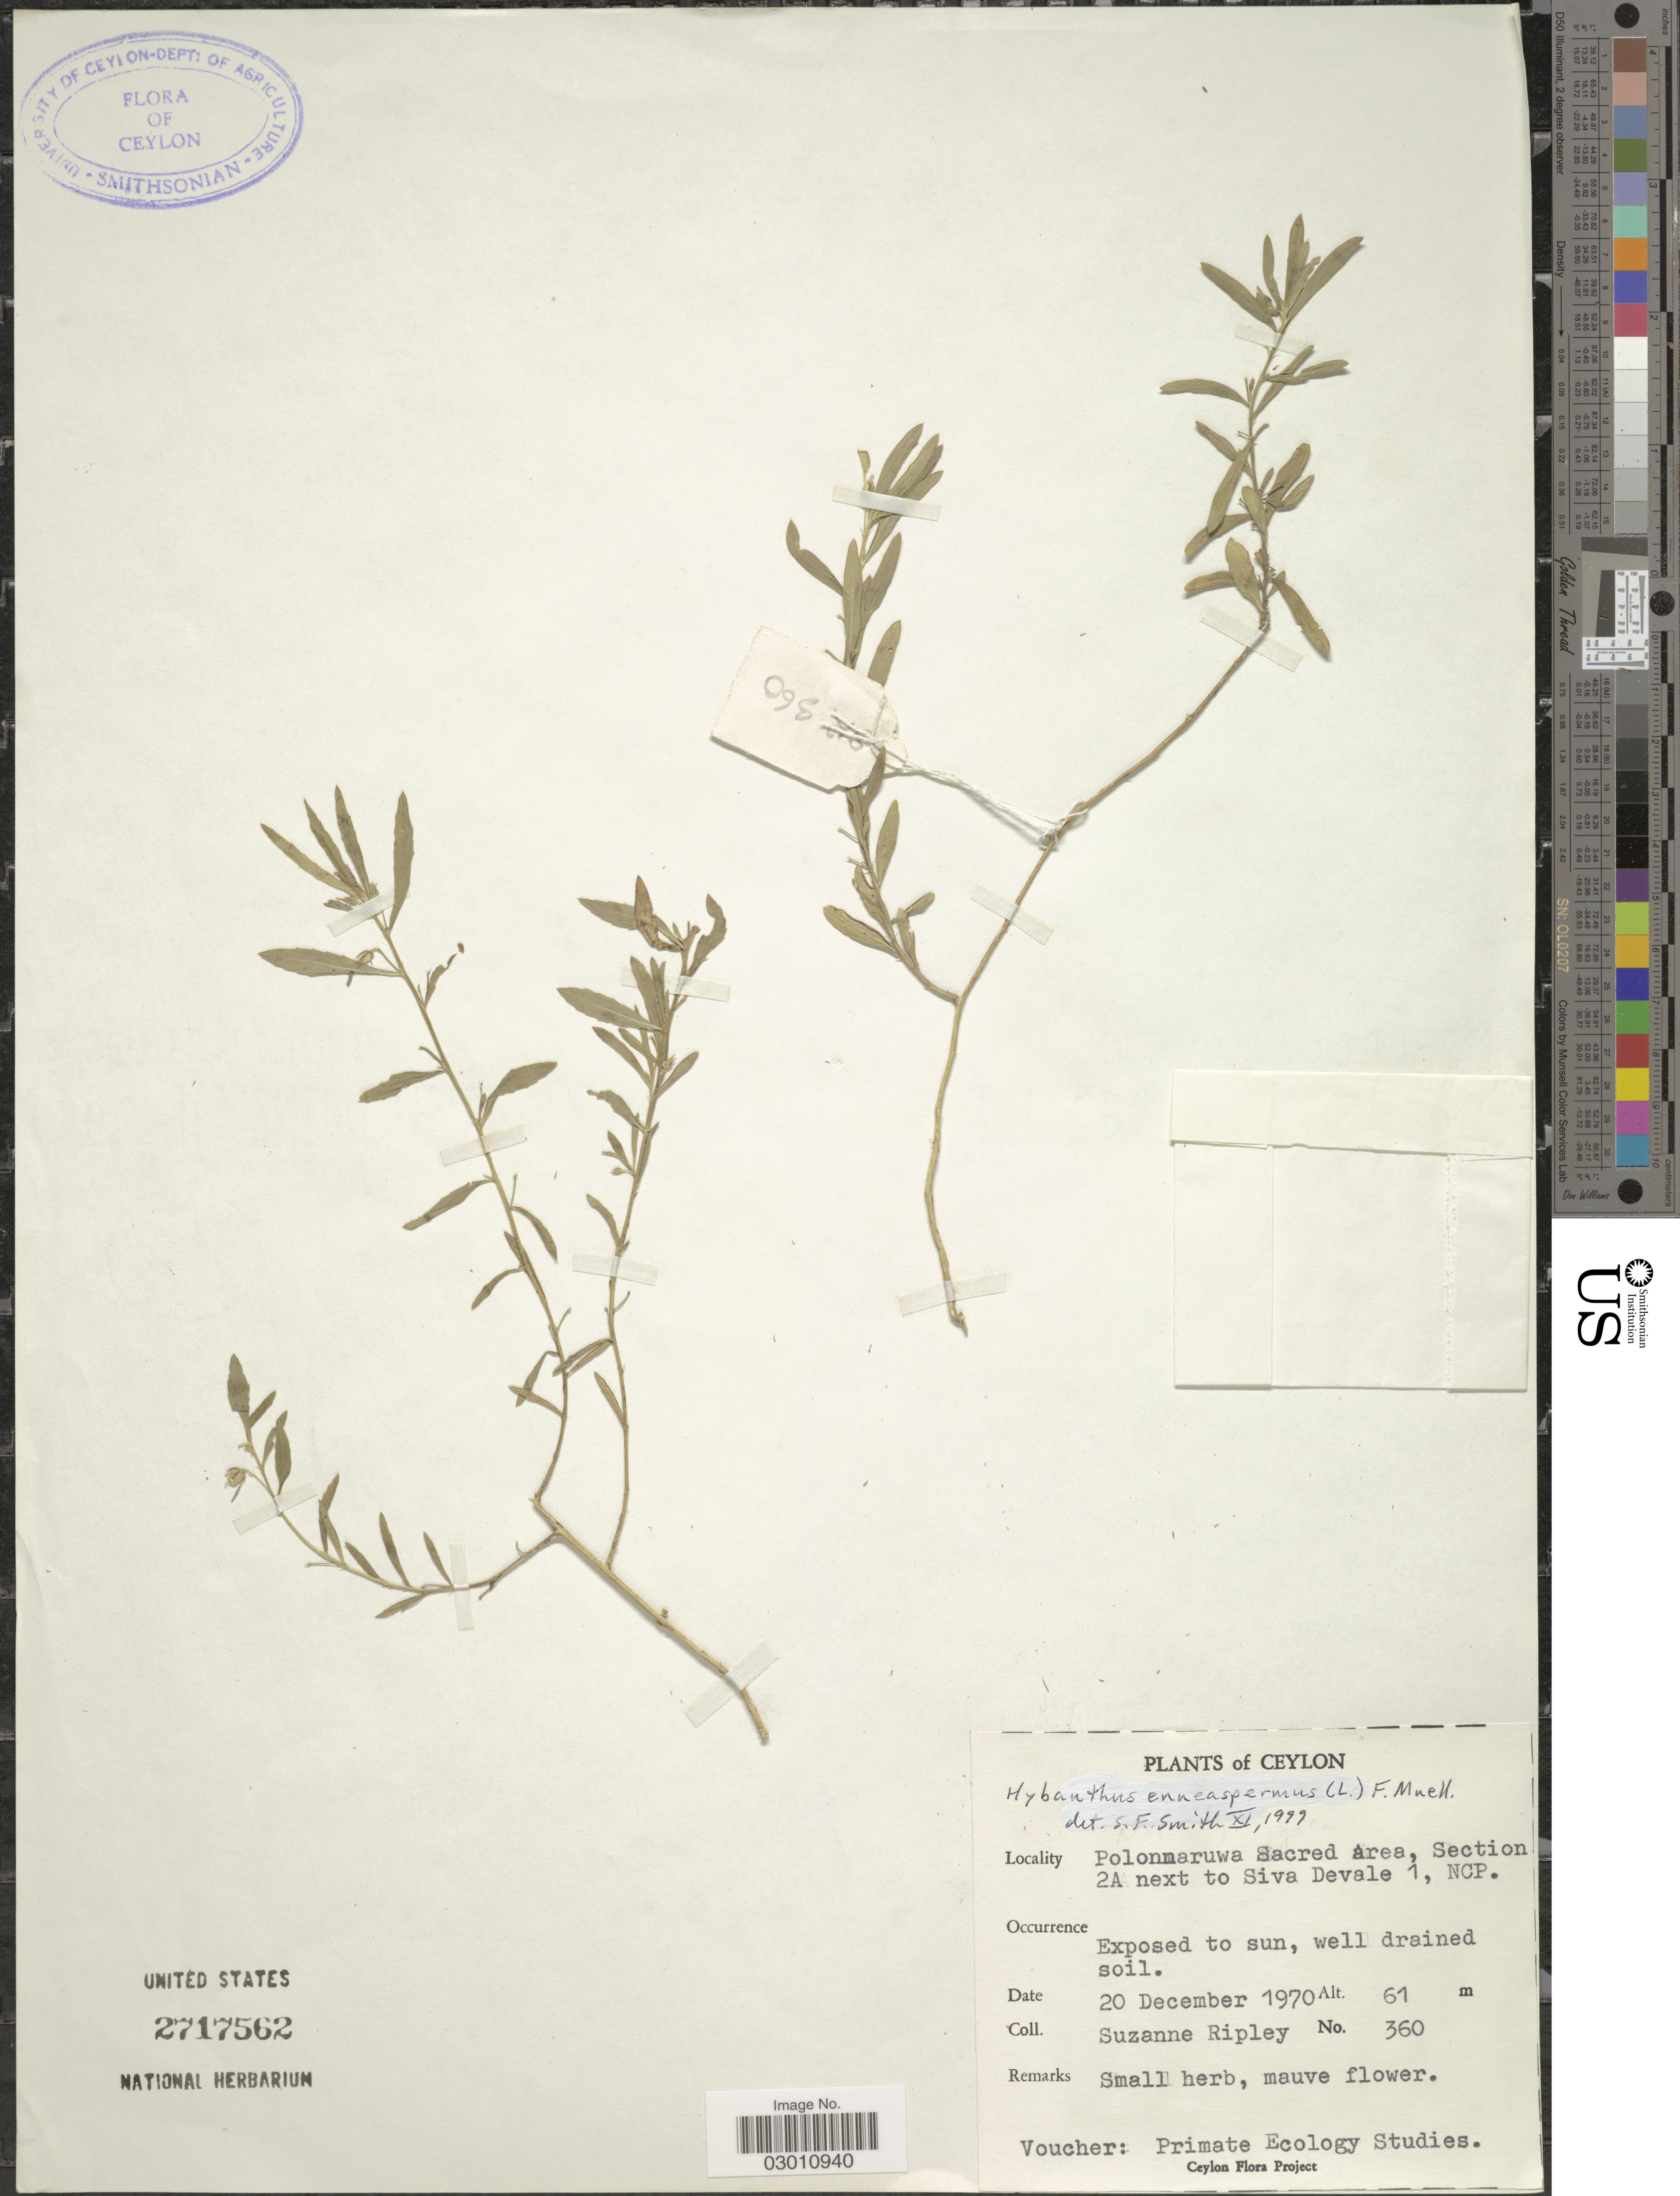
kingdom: Plantae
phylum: Tracheophyta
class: Magnoliopsida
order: Malpighiales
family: Violaceae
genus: Pigea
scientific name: Pigea enneasperma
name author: (L.) P.I. Forst.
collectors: S. Ripley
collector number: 360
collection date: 1970-12-20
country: Sri Lanka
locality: Ceylon. Polonnaruwa Sacred area, Section 2A next to Siva Devale 1, NCP.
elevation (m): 61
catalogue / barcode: US 2717562